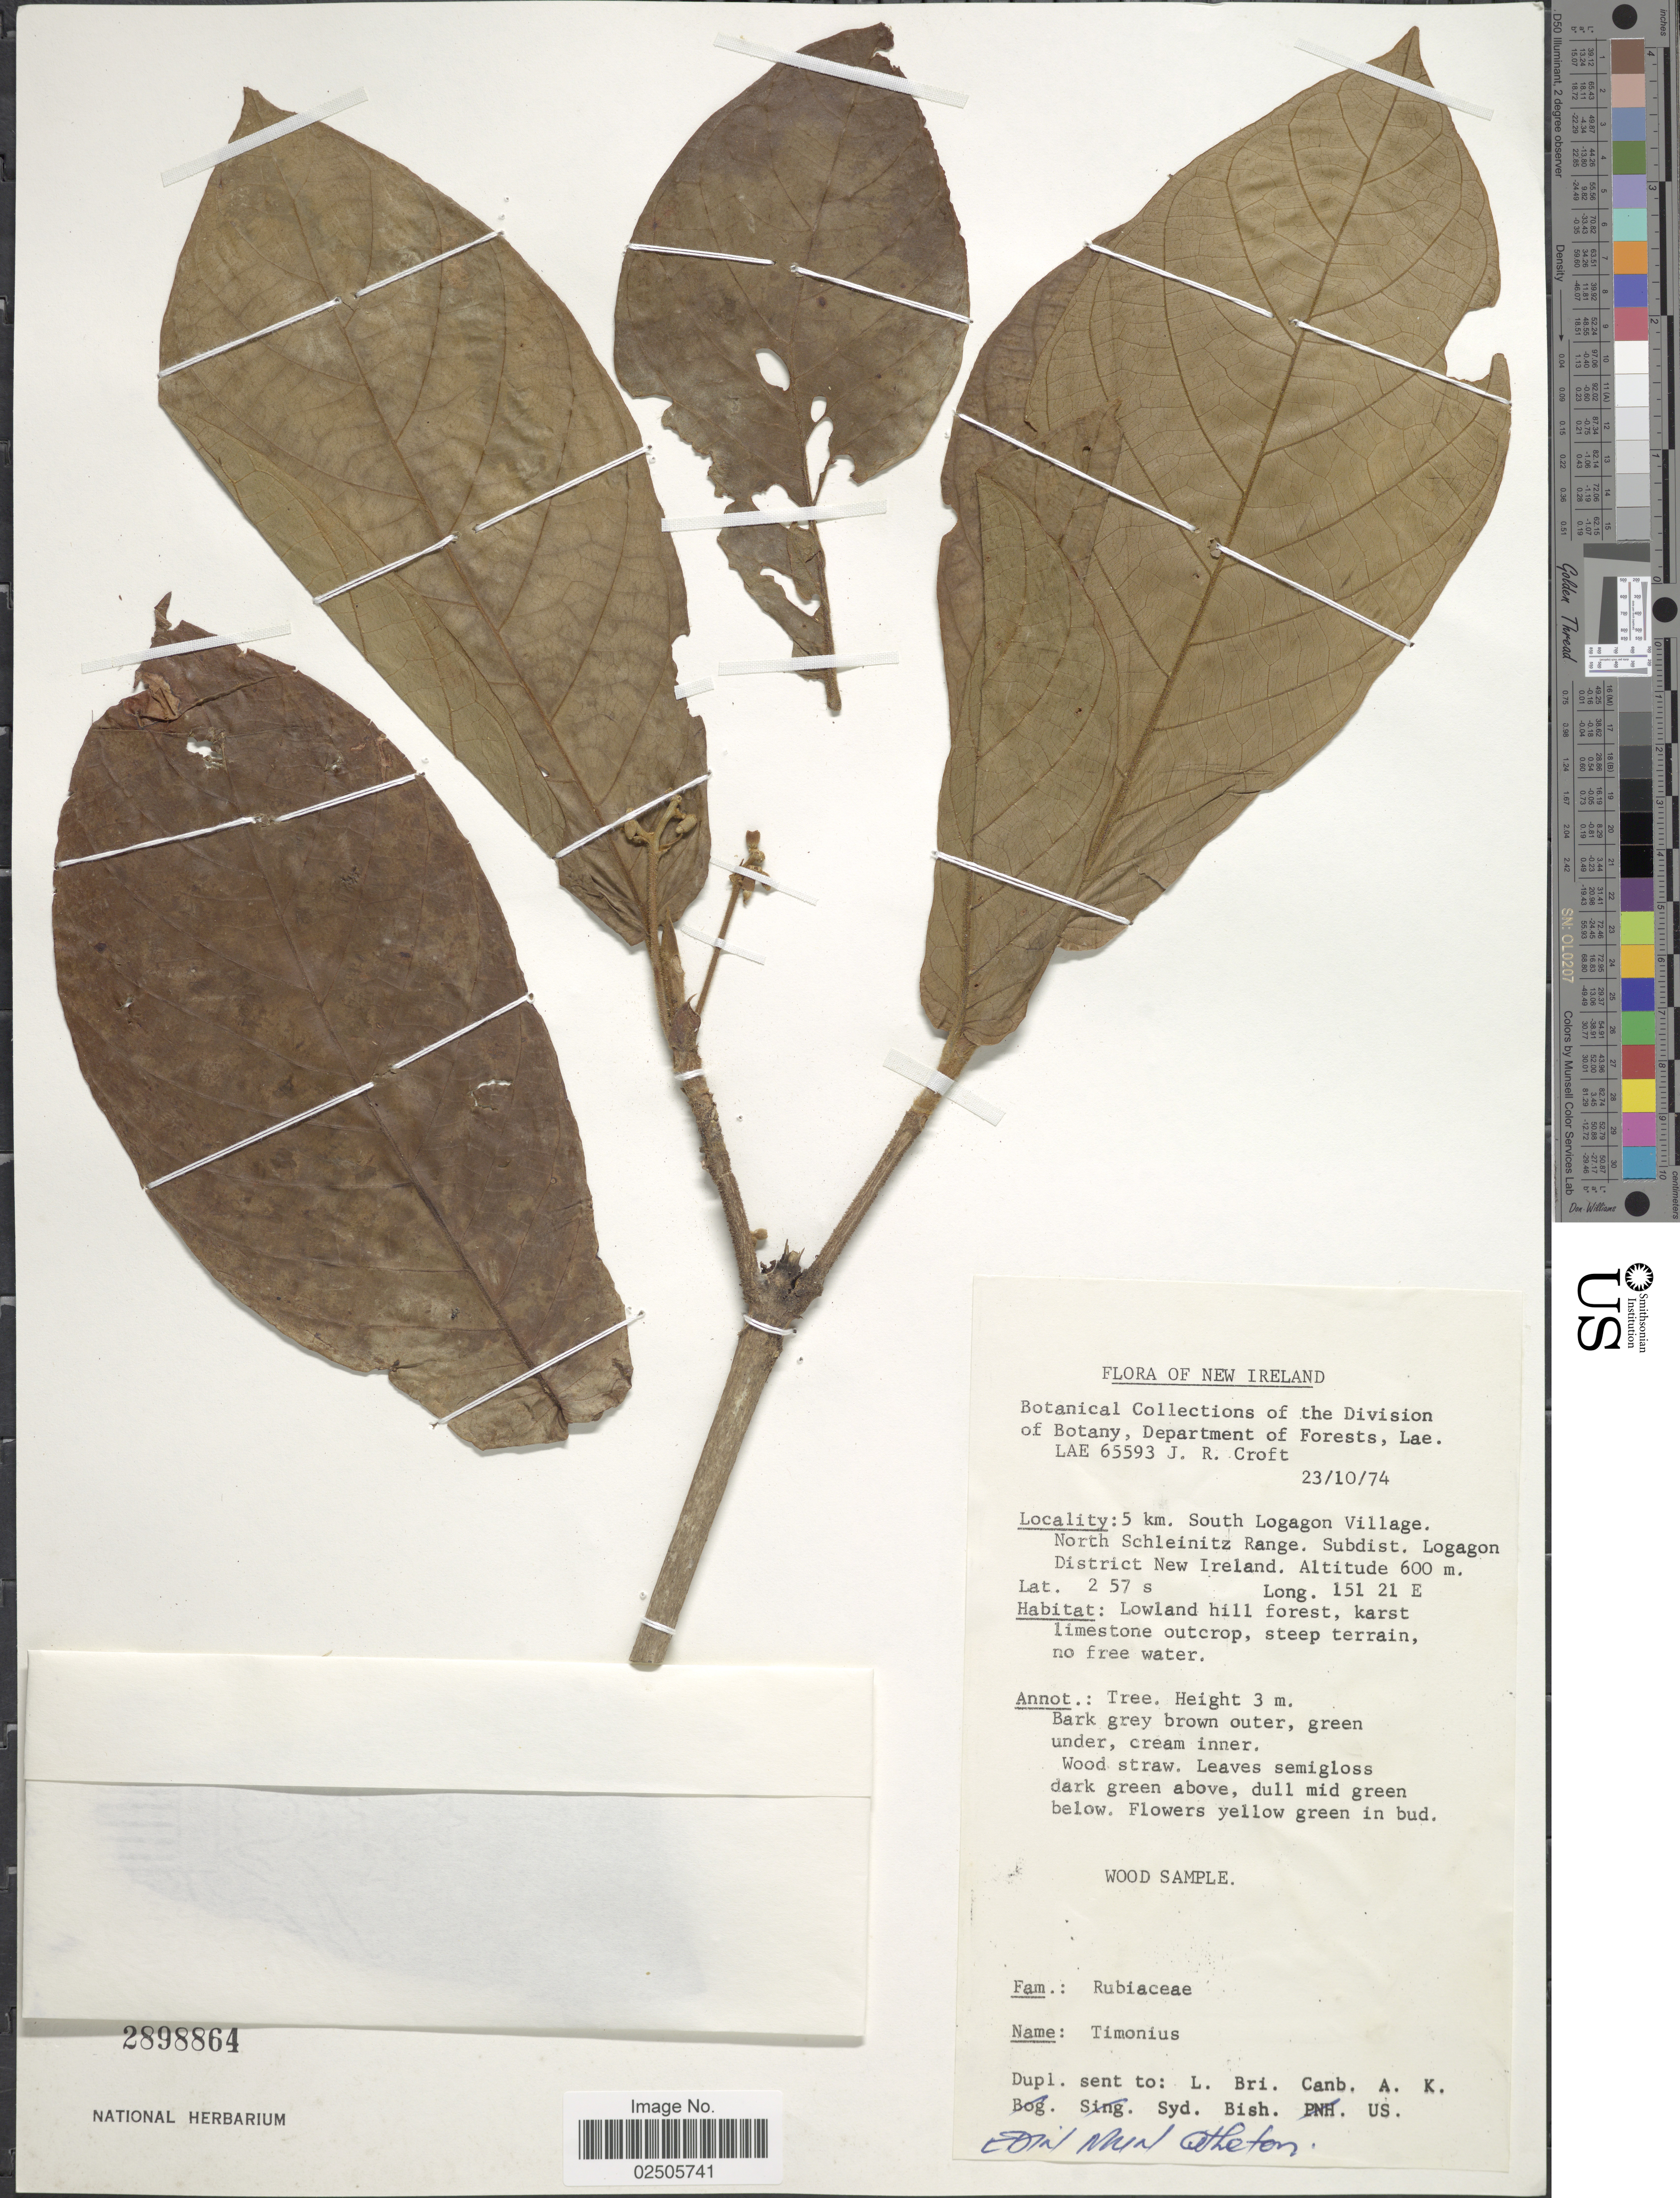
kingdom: Plantae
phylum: Tracheophyta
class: Magnoliopsida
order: Gentianales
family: Rubiaceae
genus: Timonius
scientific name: Timonius sp.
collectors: J. R. Croft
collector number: LAE65593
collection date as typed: Transcribed d/m/y: 23/10/74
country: Papua New Guinea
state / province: New Ireland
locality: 5 km. South Logagon Village. North Schleinitz Range. Subdist. Logagon District New Ireland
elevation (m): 600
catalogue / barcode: US 2898864